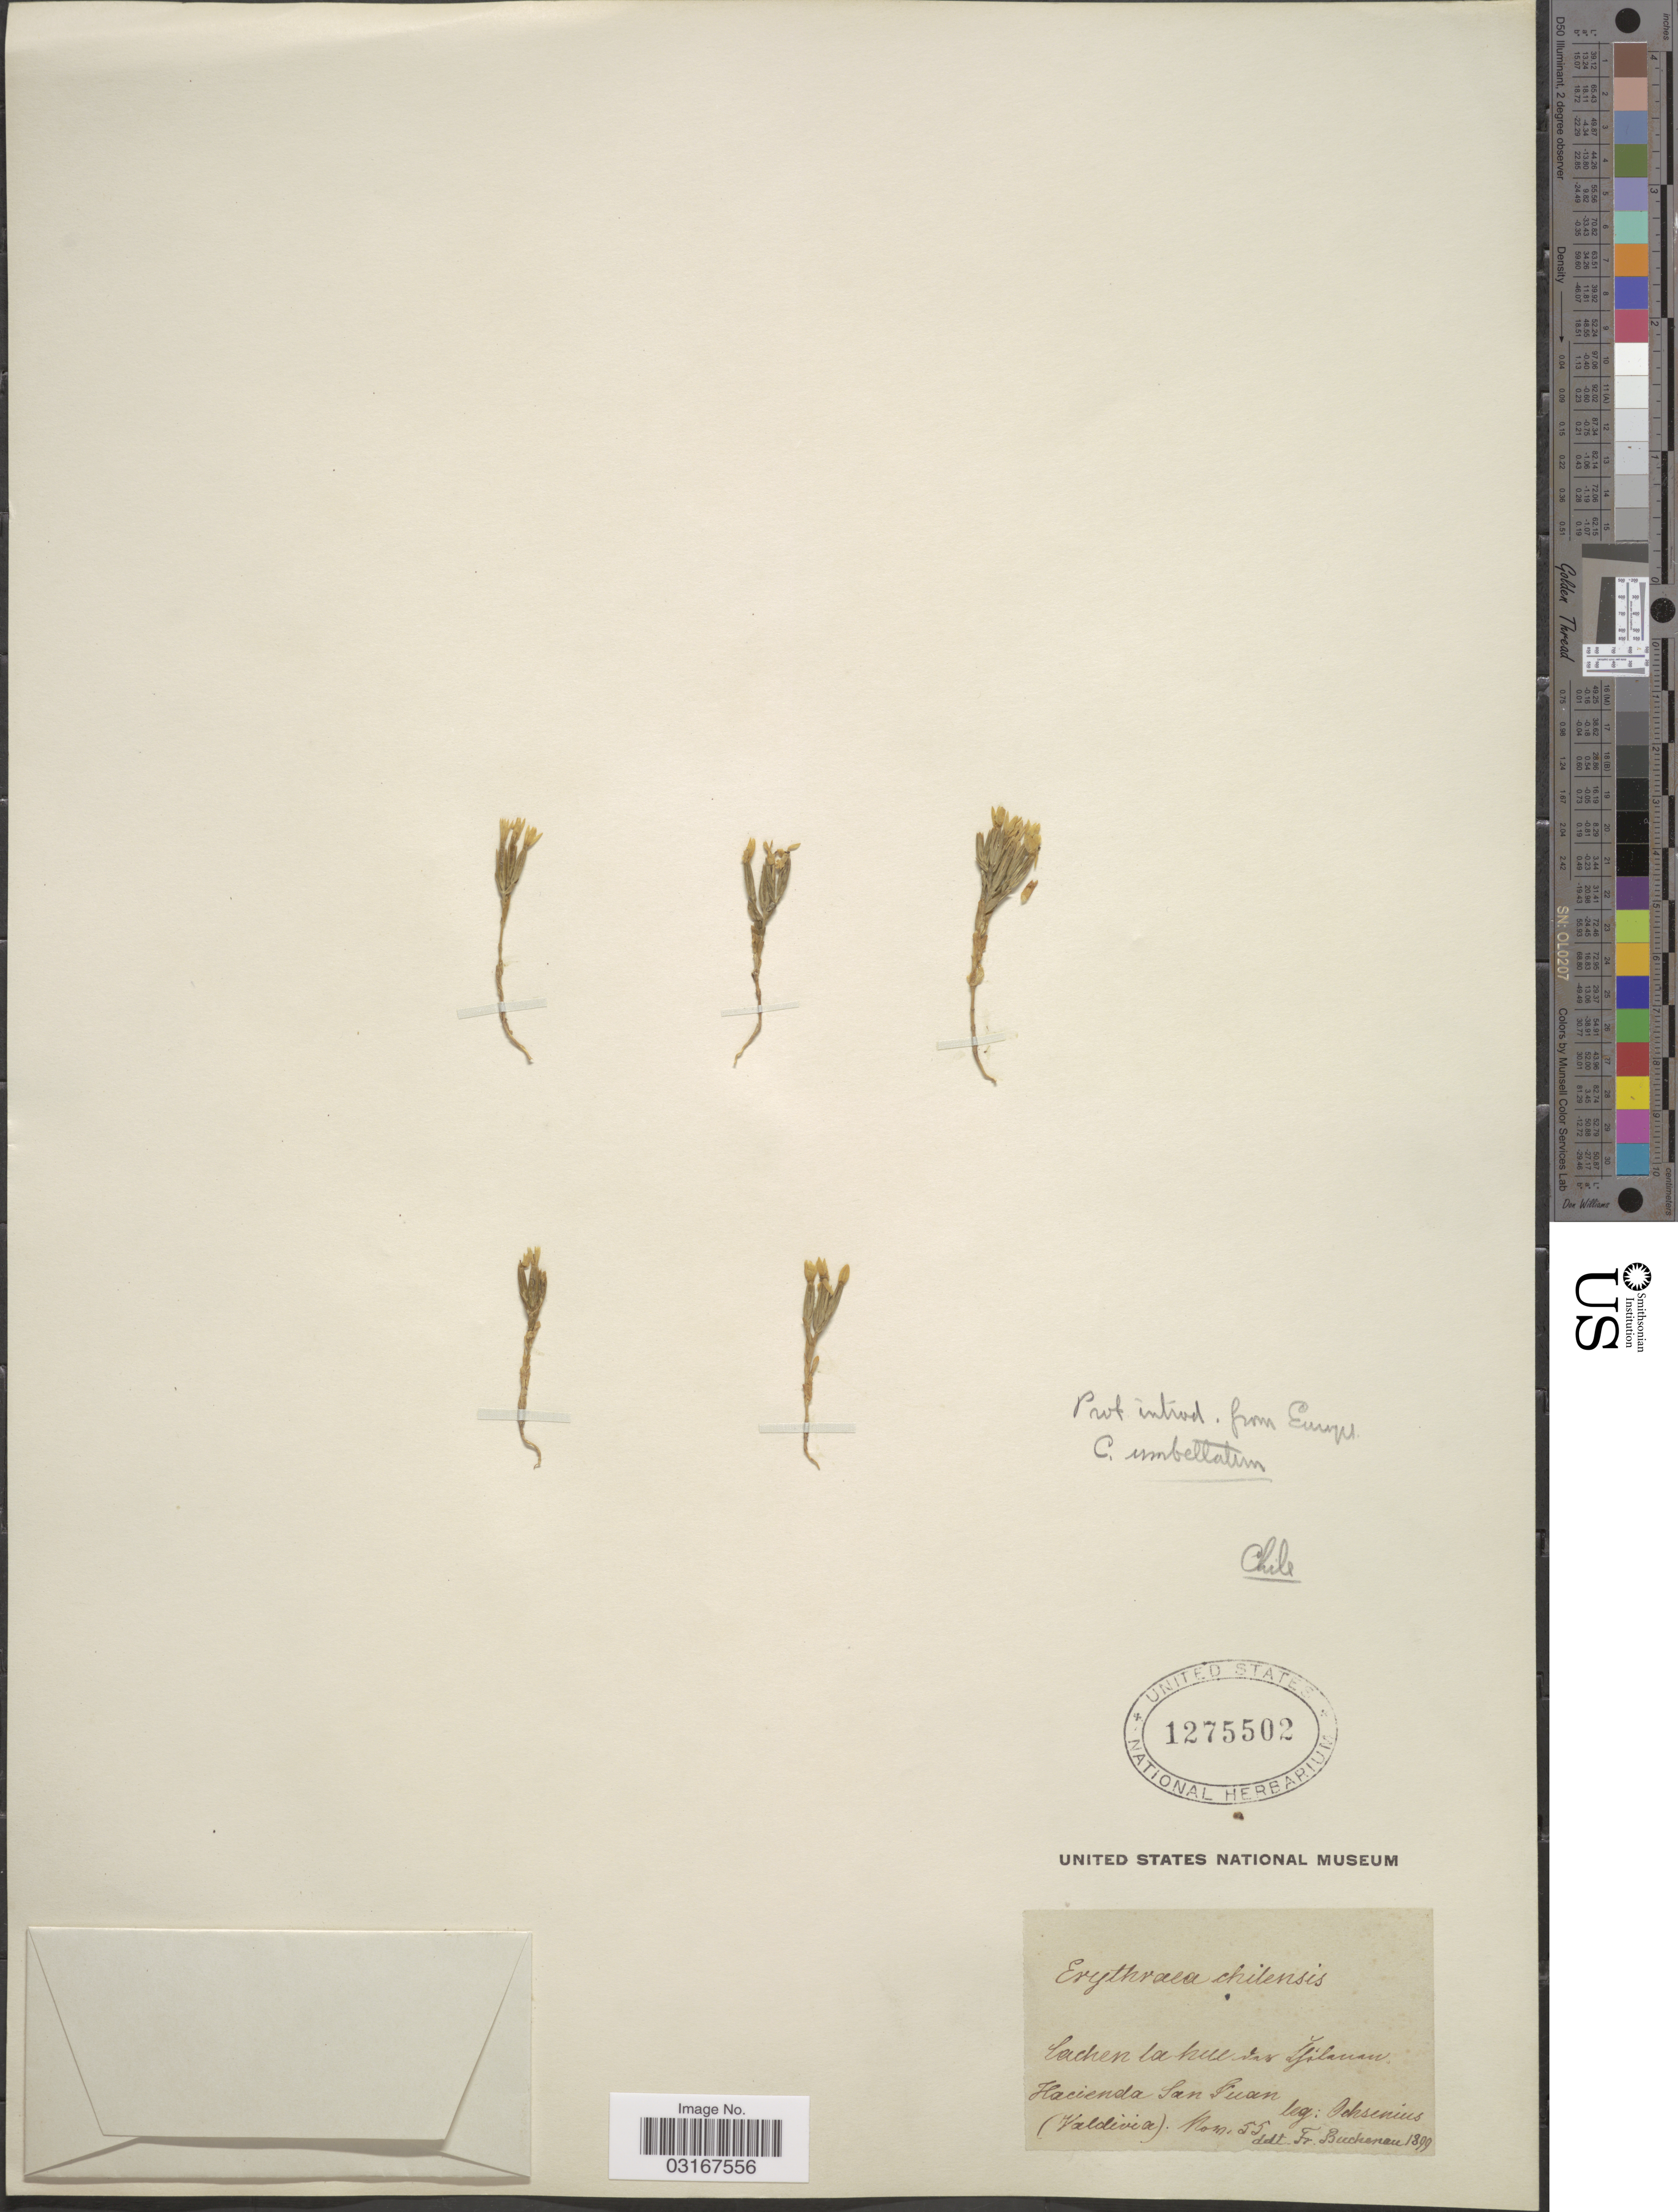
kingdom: Plantae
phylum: Tracheophyta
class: Magnoliopsida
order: Gentianales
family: Gentianaceae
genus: Centaurium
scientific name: Centaurium erythraea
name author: Rafn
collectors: C. Ochsenius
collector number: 55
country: Chile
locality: Hacienda San Juan (Valdivia).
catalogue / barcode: US 1275502